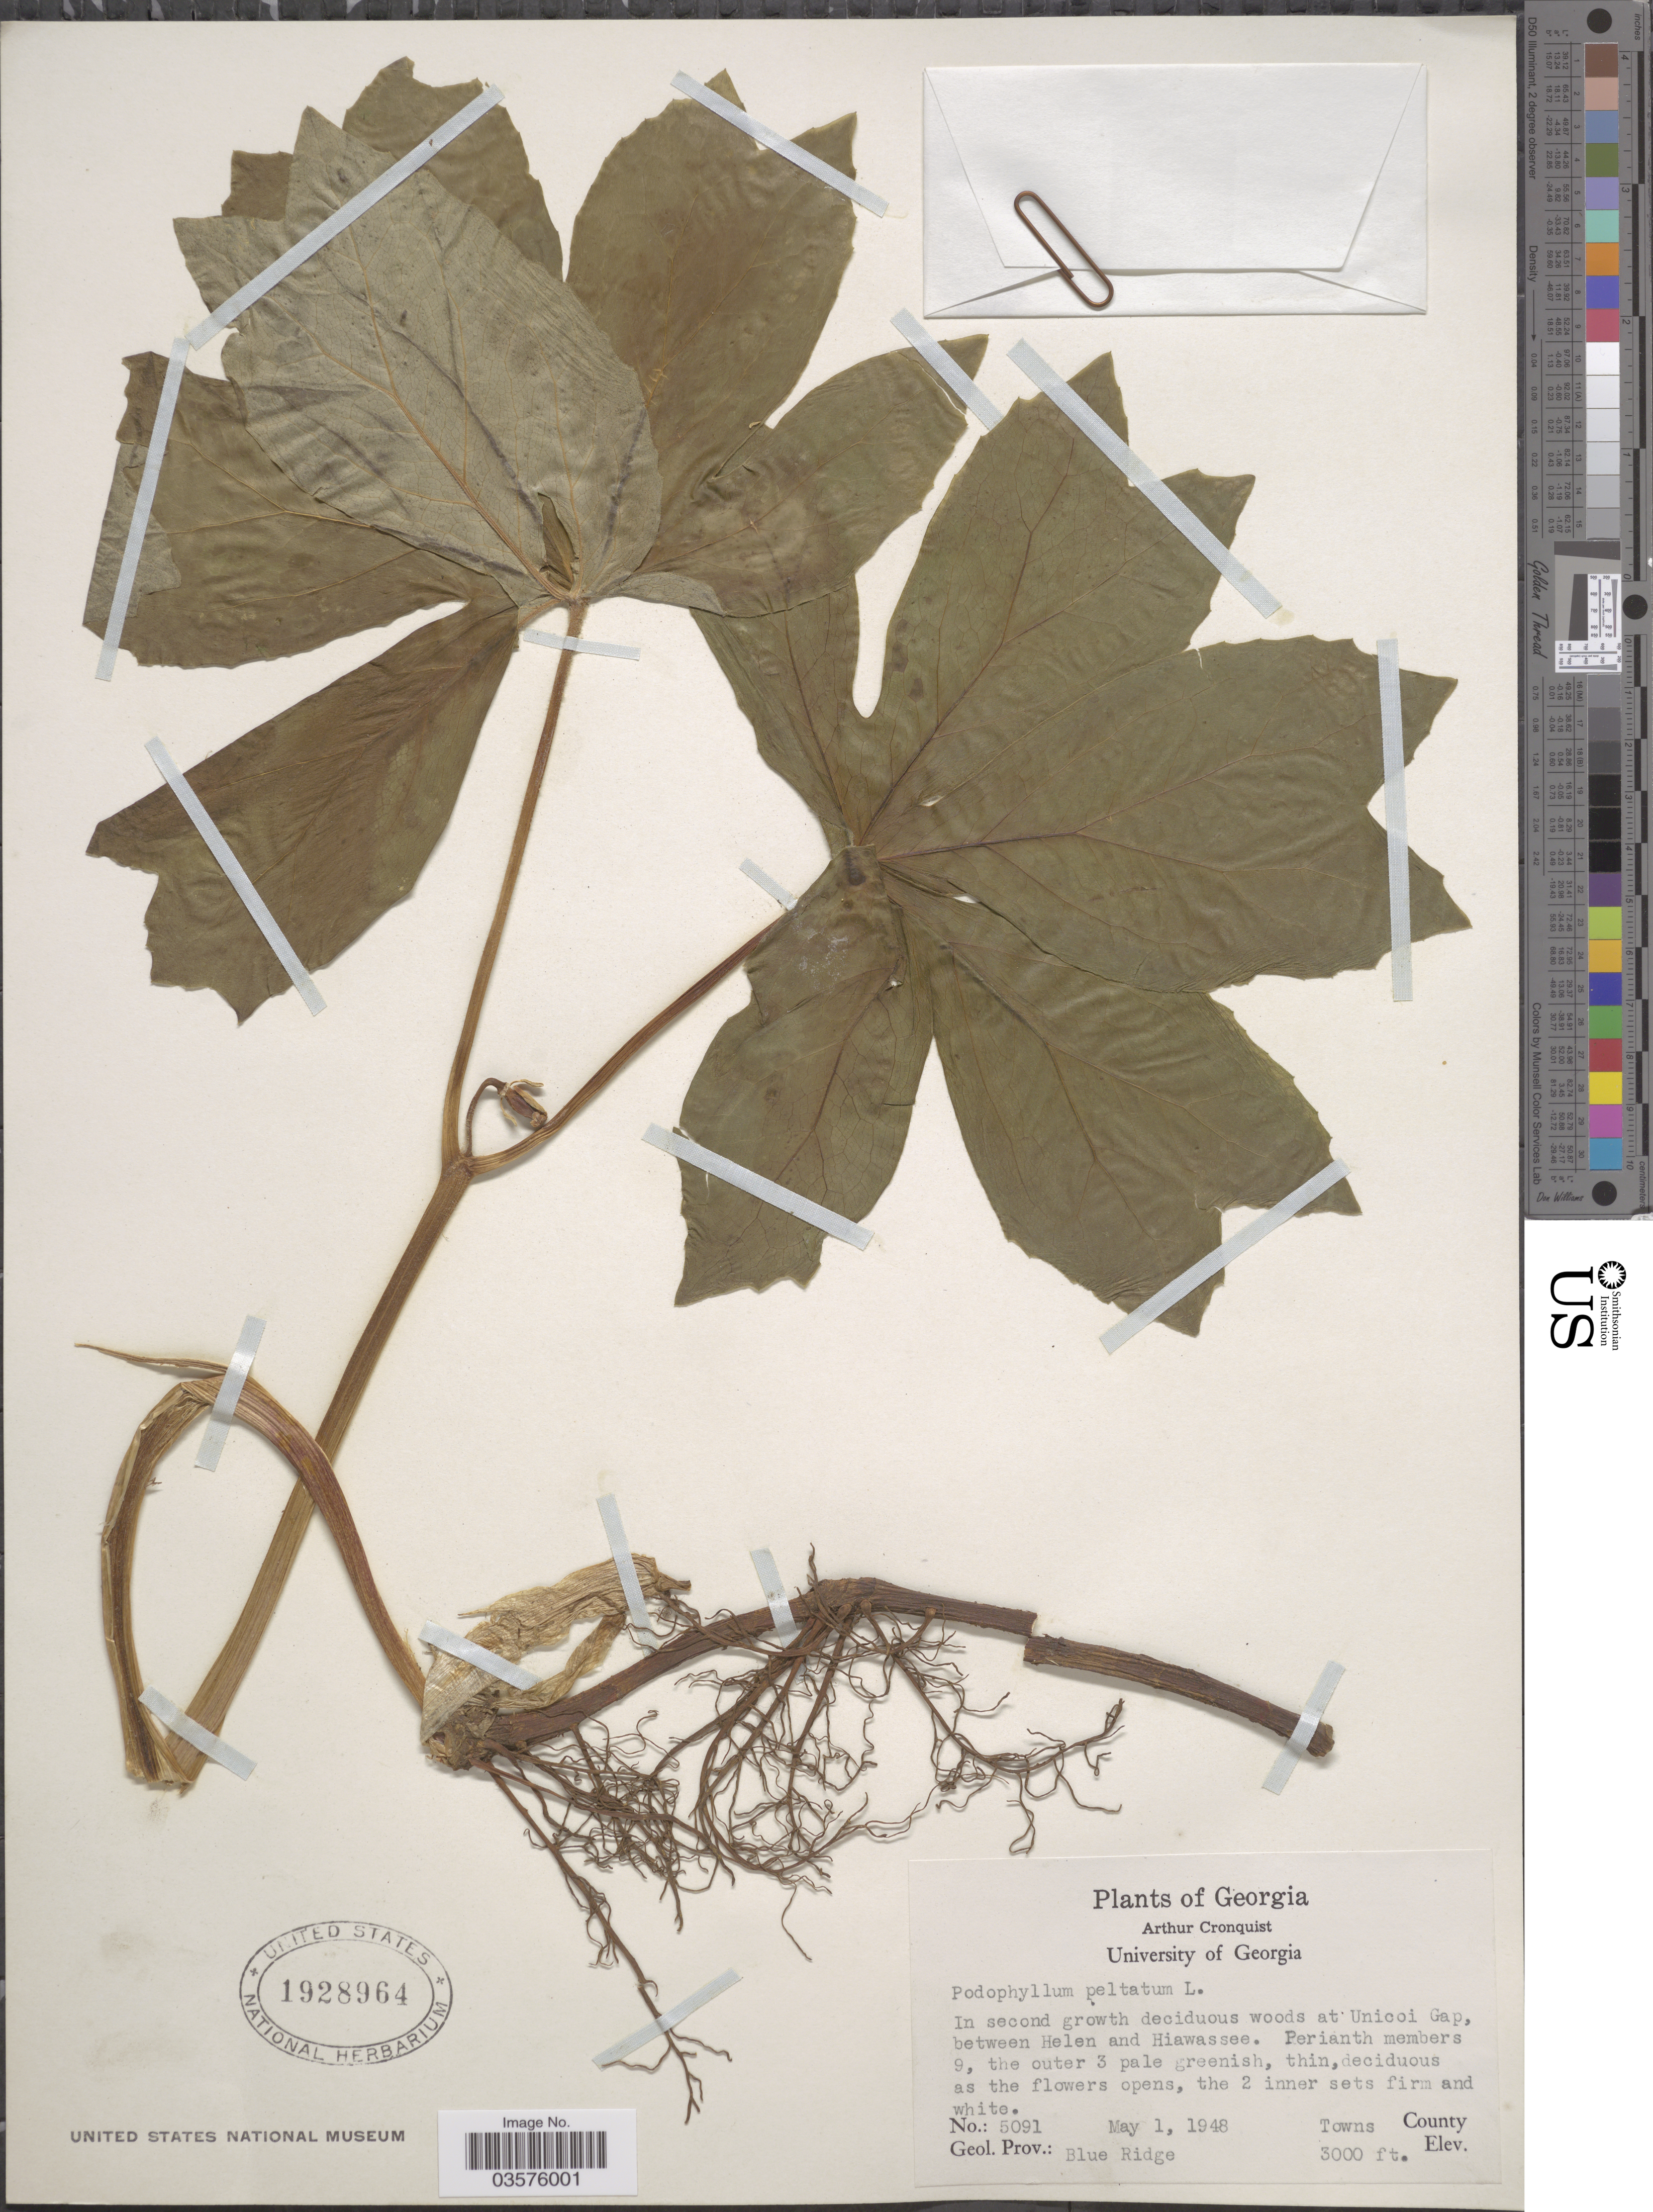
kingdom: Plantae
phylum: Tracheophyta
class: Magnoliopsida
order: Ranunculales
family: Berberidaceae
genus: Podophyllum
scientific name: Podophyllum peltatum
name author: L.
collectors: A. J. Cronquist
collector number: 5091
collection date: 1948-05-01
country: United States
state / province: Georgia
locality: Unicoi Gap, between Helen and Hiawassee. Towns County. Geo. Prov.: Blue Ridge.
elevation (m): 914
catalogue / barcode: US 1928964